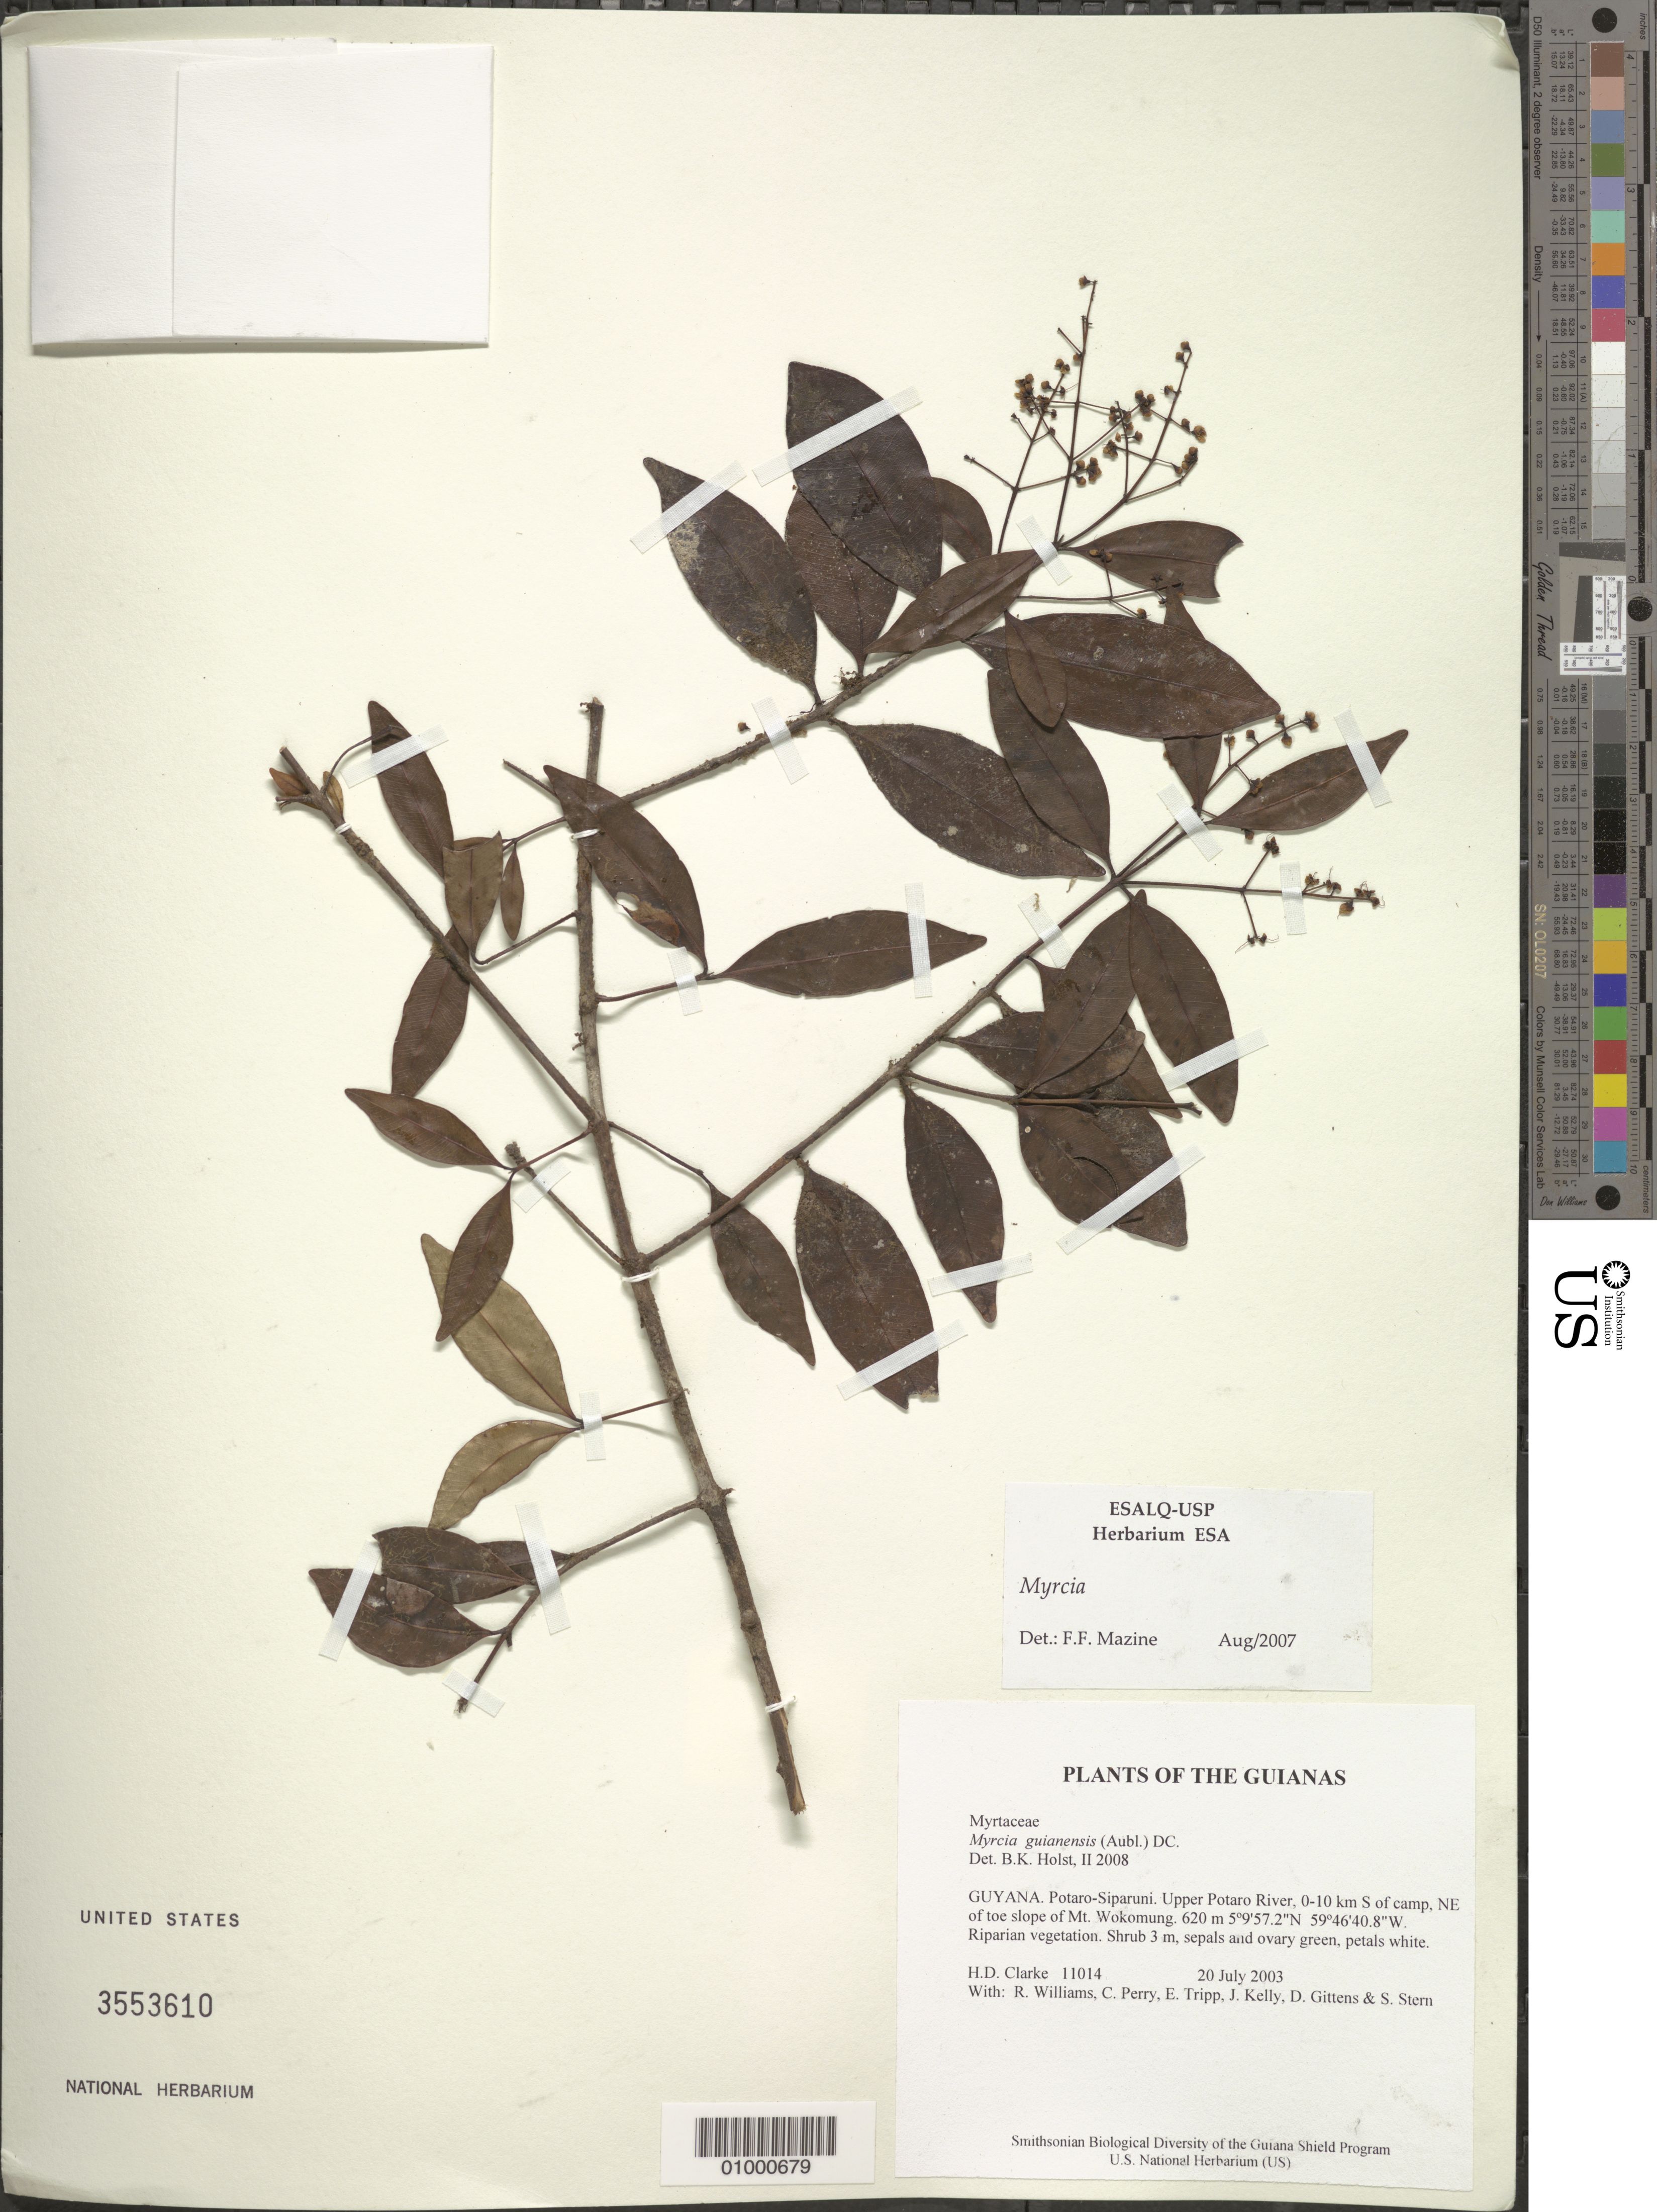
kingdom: Plantae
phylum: Tracheophyta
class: Magnoliopsida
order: Myrtales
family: Myrtaceae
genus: Myrcia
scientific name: Myrcia guianensis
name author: (Aubl.) DC.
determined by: Holst, Bruce K.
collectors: H. D. Clarke, R. Williams, C. Perry, E. Tripp, J. Kelly, D. Gittens & S. R. Stern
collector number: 11014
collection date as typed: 20 July 2003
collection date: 2003-07-20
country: Guyana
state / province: Potaro-Siparuni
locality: Upper Potaro River, 0-10 km S of camp, NE of toe slope of Mt. Wokomung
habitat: Riparian vegetation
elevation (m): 620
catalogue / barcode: US 3553610